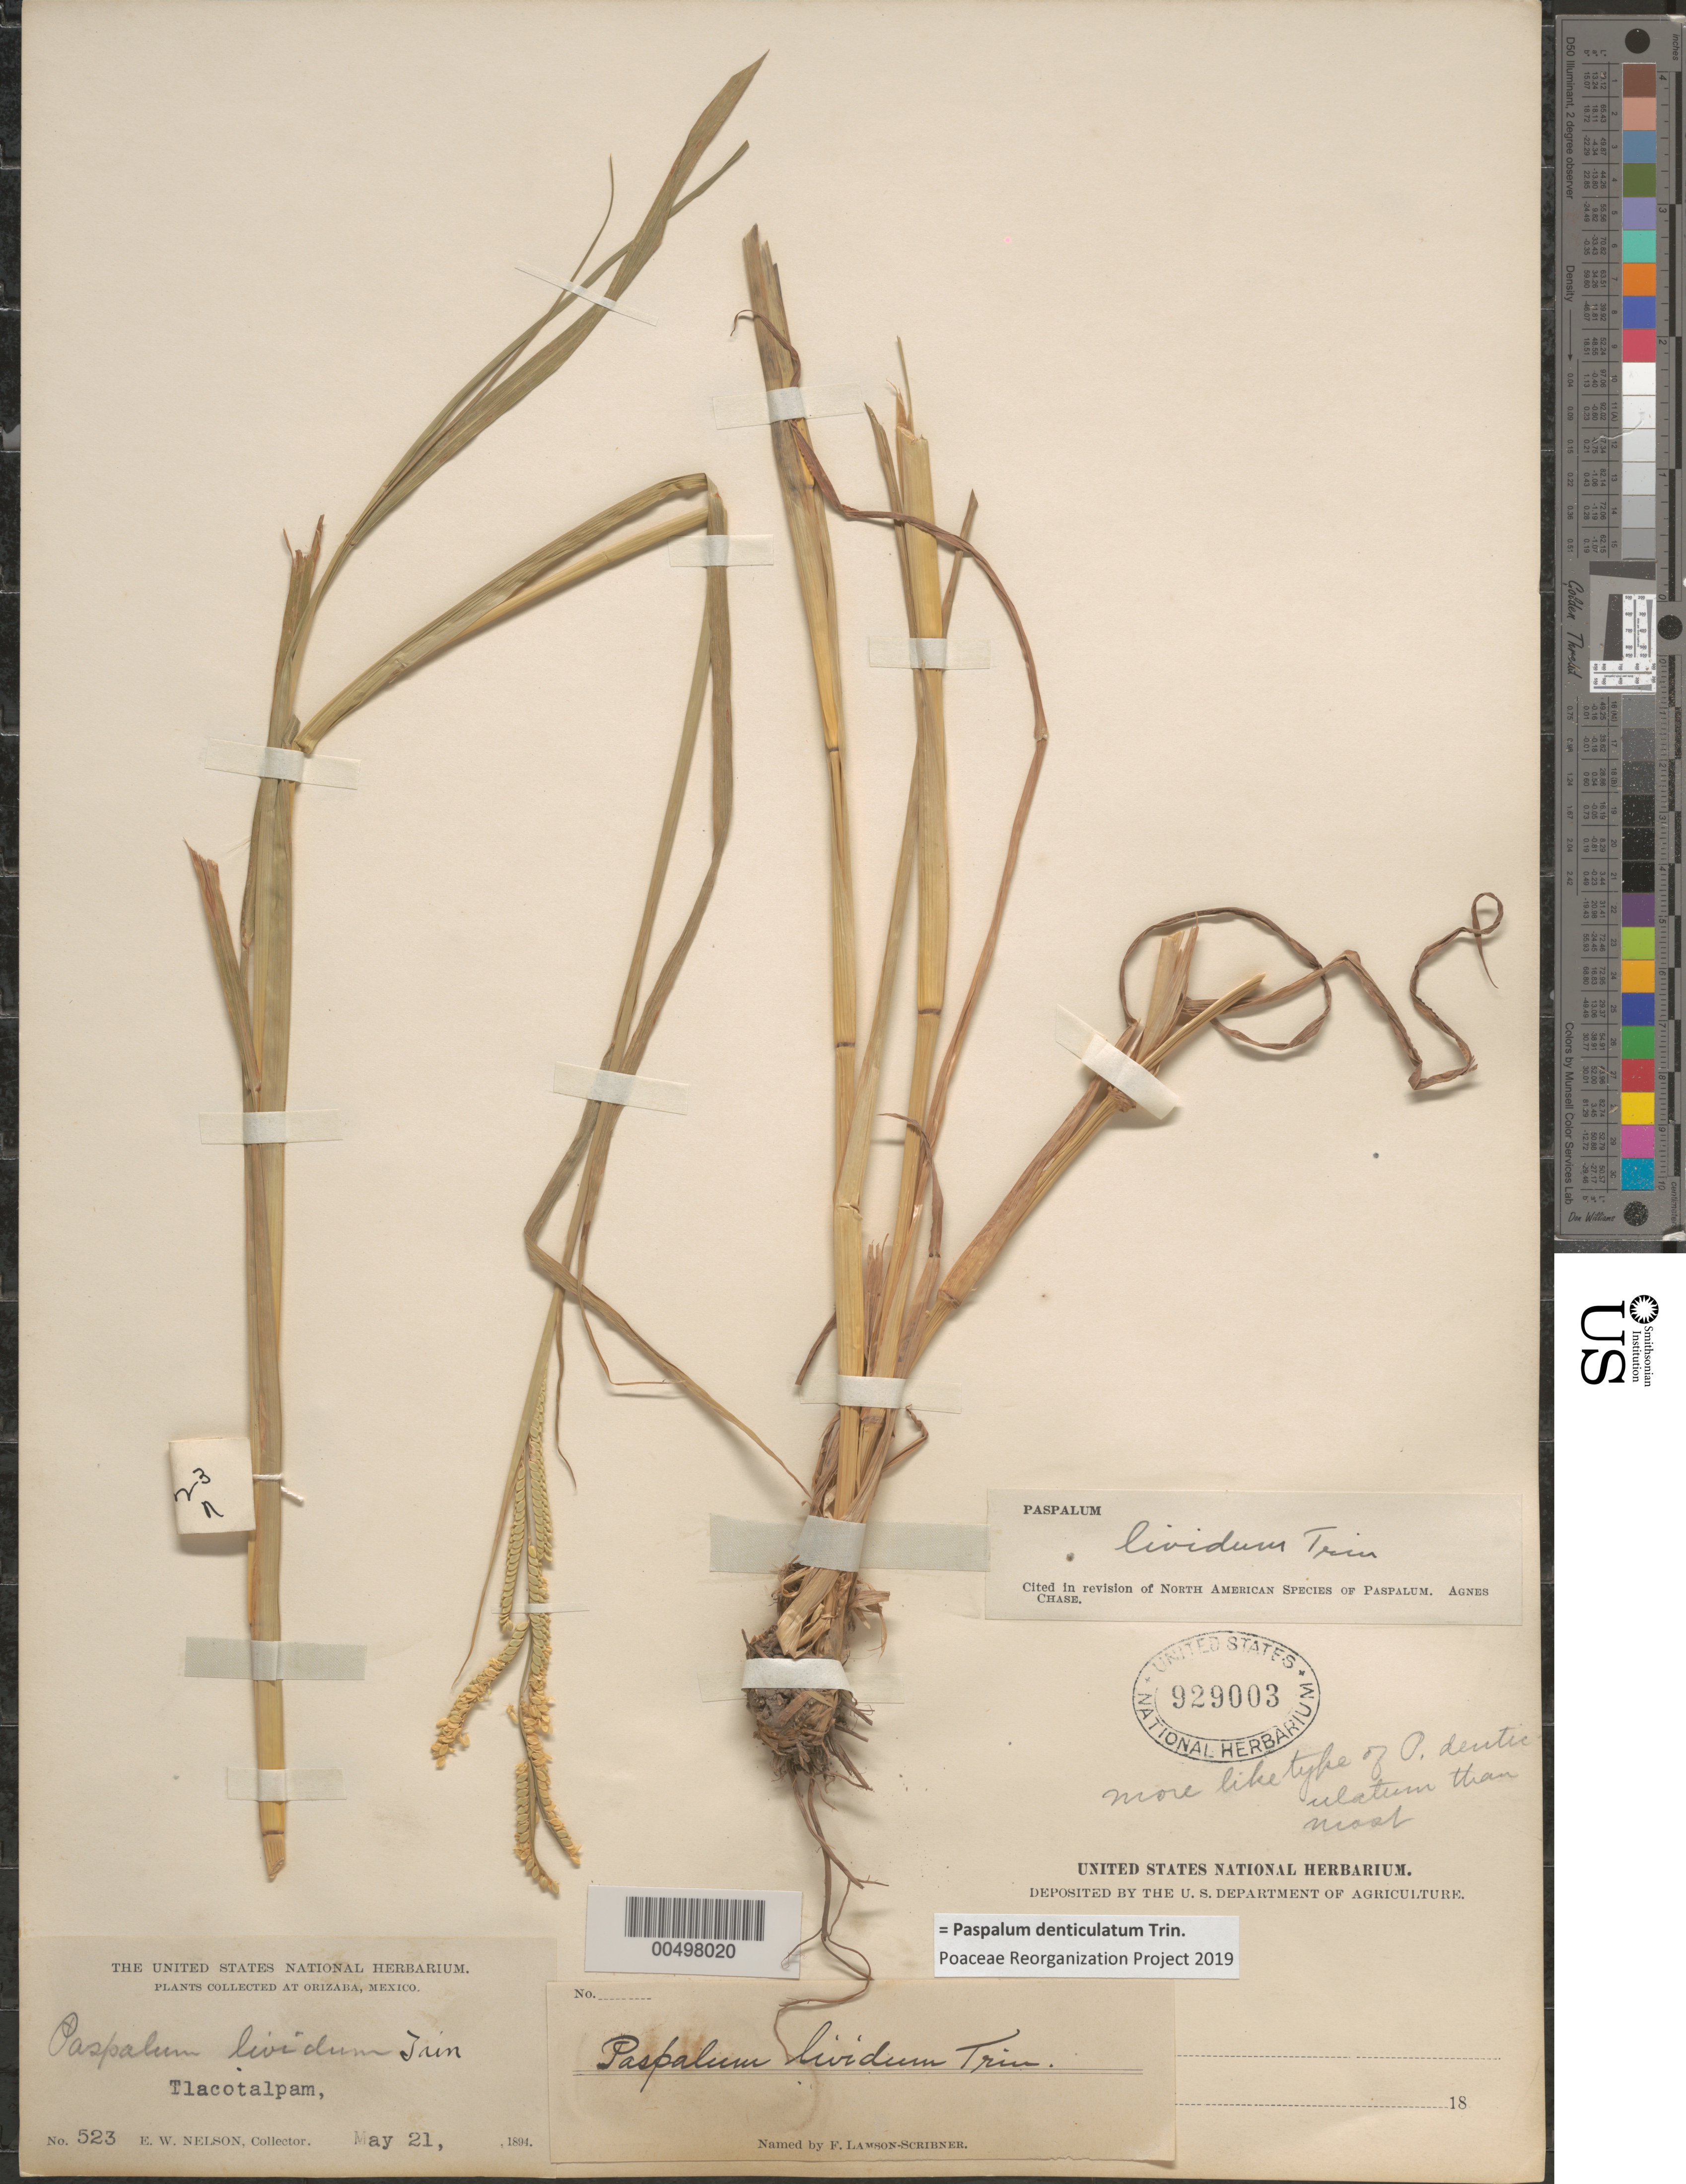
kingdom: Plantae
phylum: Tracheophyta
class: Liliopsida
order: Poales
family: Poaceae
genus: Paspalum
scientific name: Paspalum lividum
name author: Trin. in Schltdl.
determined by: Chase, [M.] Agnes, (US)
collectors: E. W. Nelson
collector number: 523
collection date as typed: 21 May 1894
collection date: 1894-05-21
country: Mexico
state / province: Veracruz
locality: Orizaba, Tlacotalpam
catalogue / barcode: US 929003